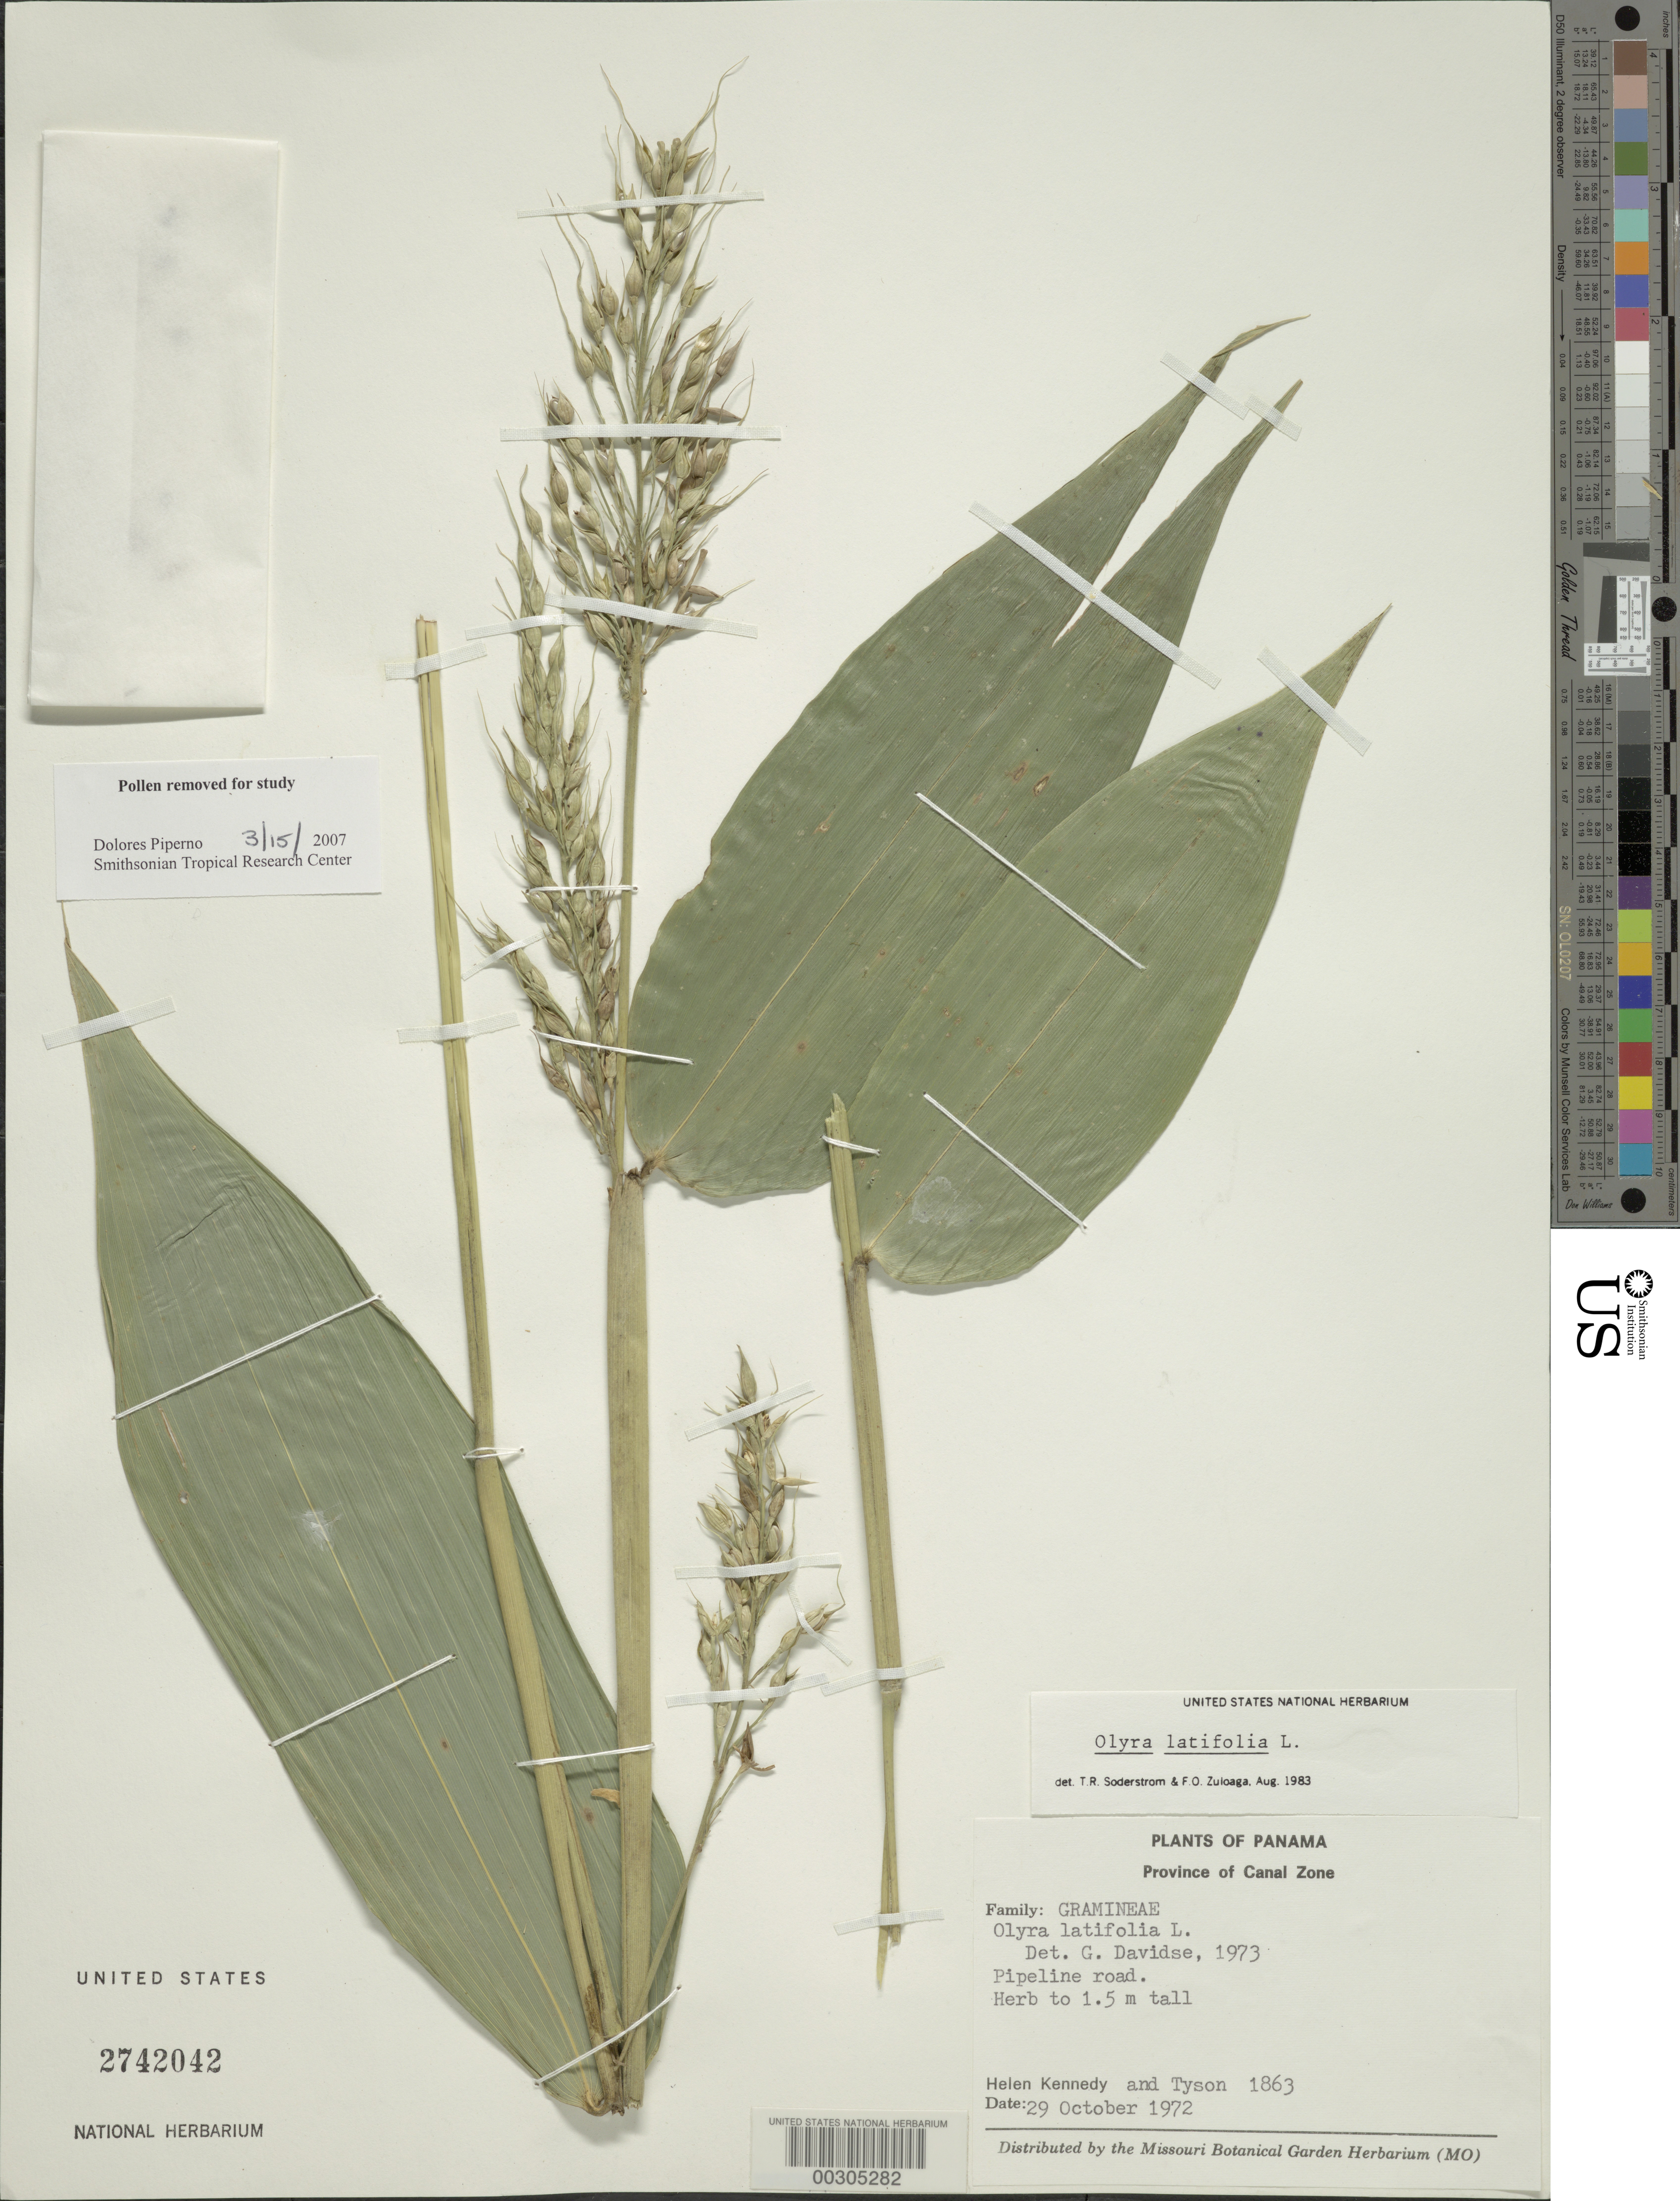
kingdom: Plantae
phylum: Tracheophyta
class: Liliopsida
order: Poales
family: Poaceae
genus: Olyra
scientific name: Olyra latifolia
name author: L.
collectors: H. Kennedy & -. Tyson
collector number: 1863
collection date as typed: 29 Oct 1972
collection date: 1972-10-29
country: Panama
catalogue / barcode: US 2742042